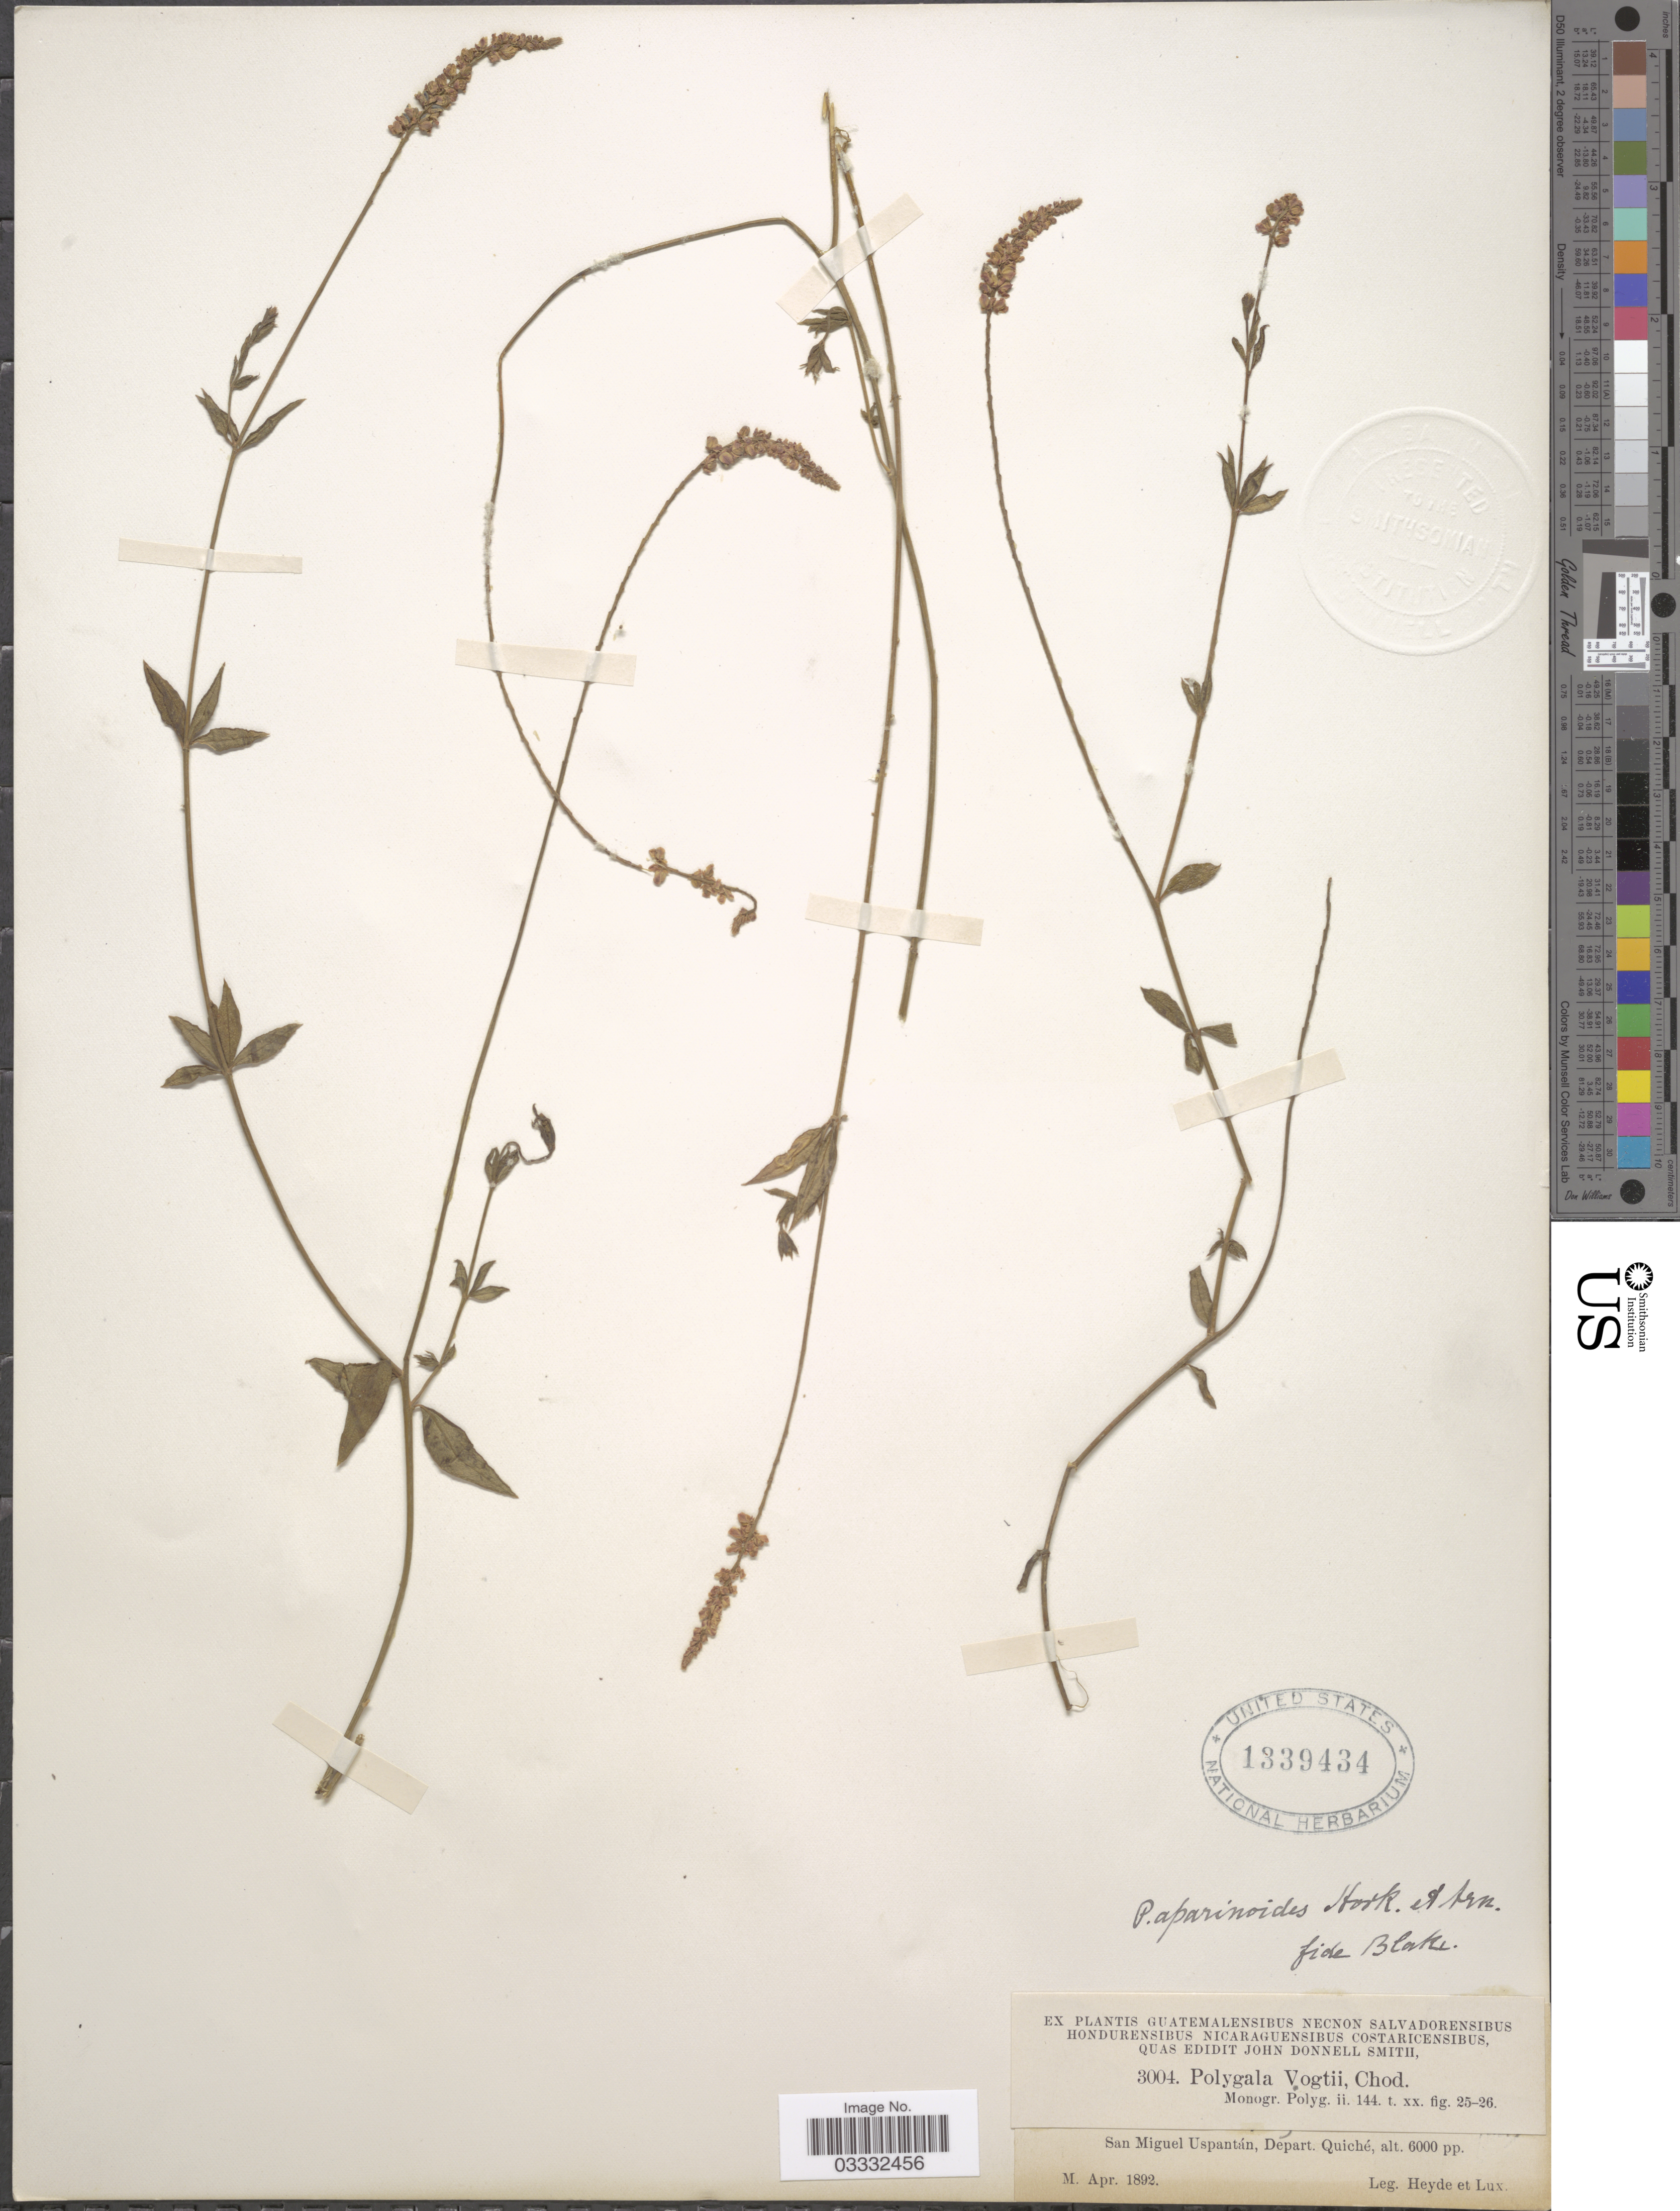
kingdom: Plantae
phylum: Tracheophyta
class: Magnoliopsida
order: Fabales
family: Polygalaceae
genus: Polygala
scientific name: Polygala aparinoides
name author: Hook. & Arn.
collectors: Heyde & Lux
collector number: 3004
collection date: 1892-04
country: Guatemala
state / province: El Quiché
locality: San Miguel Uspantán, Depart. Quiché.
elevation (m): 1829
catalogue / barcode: US 1339434